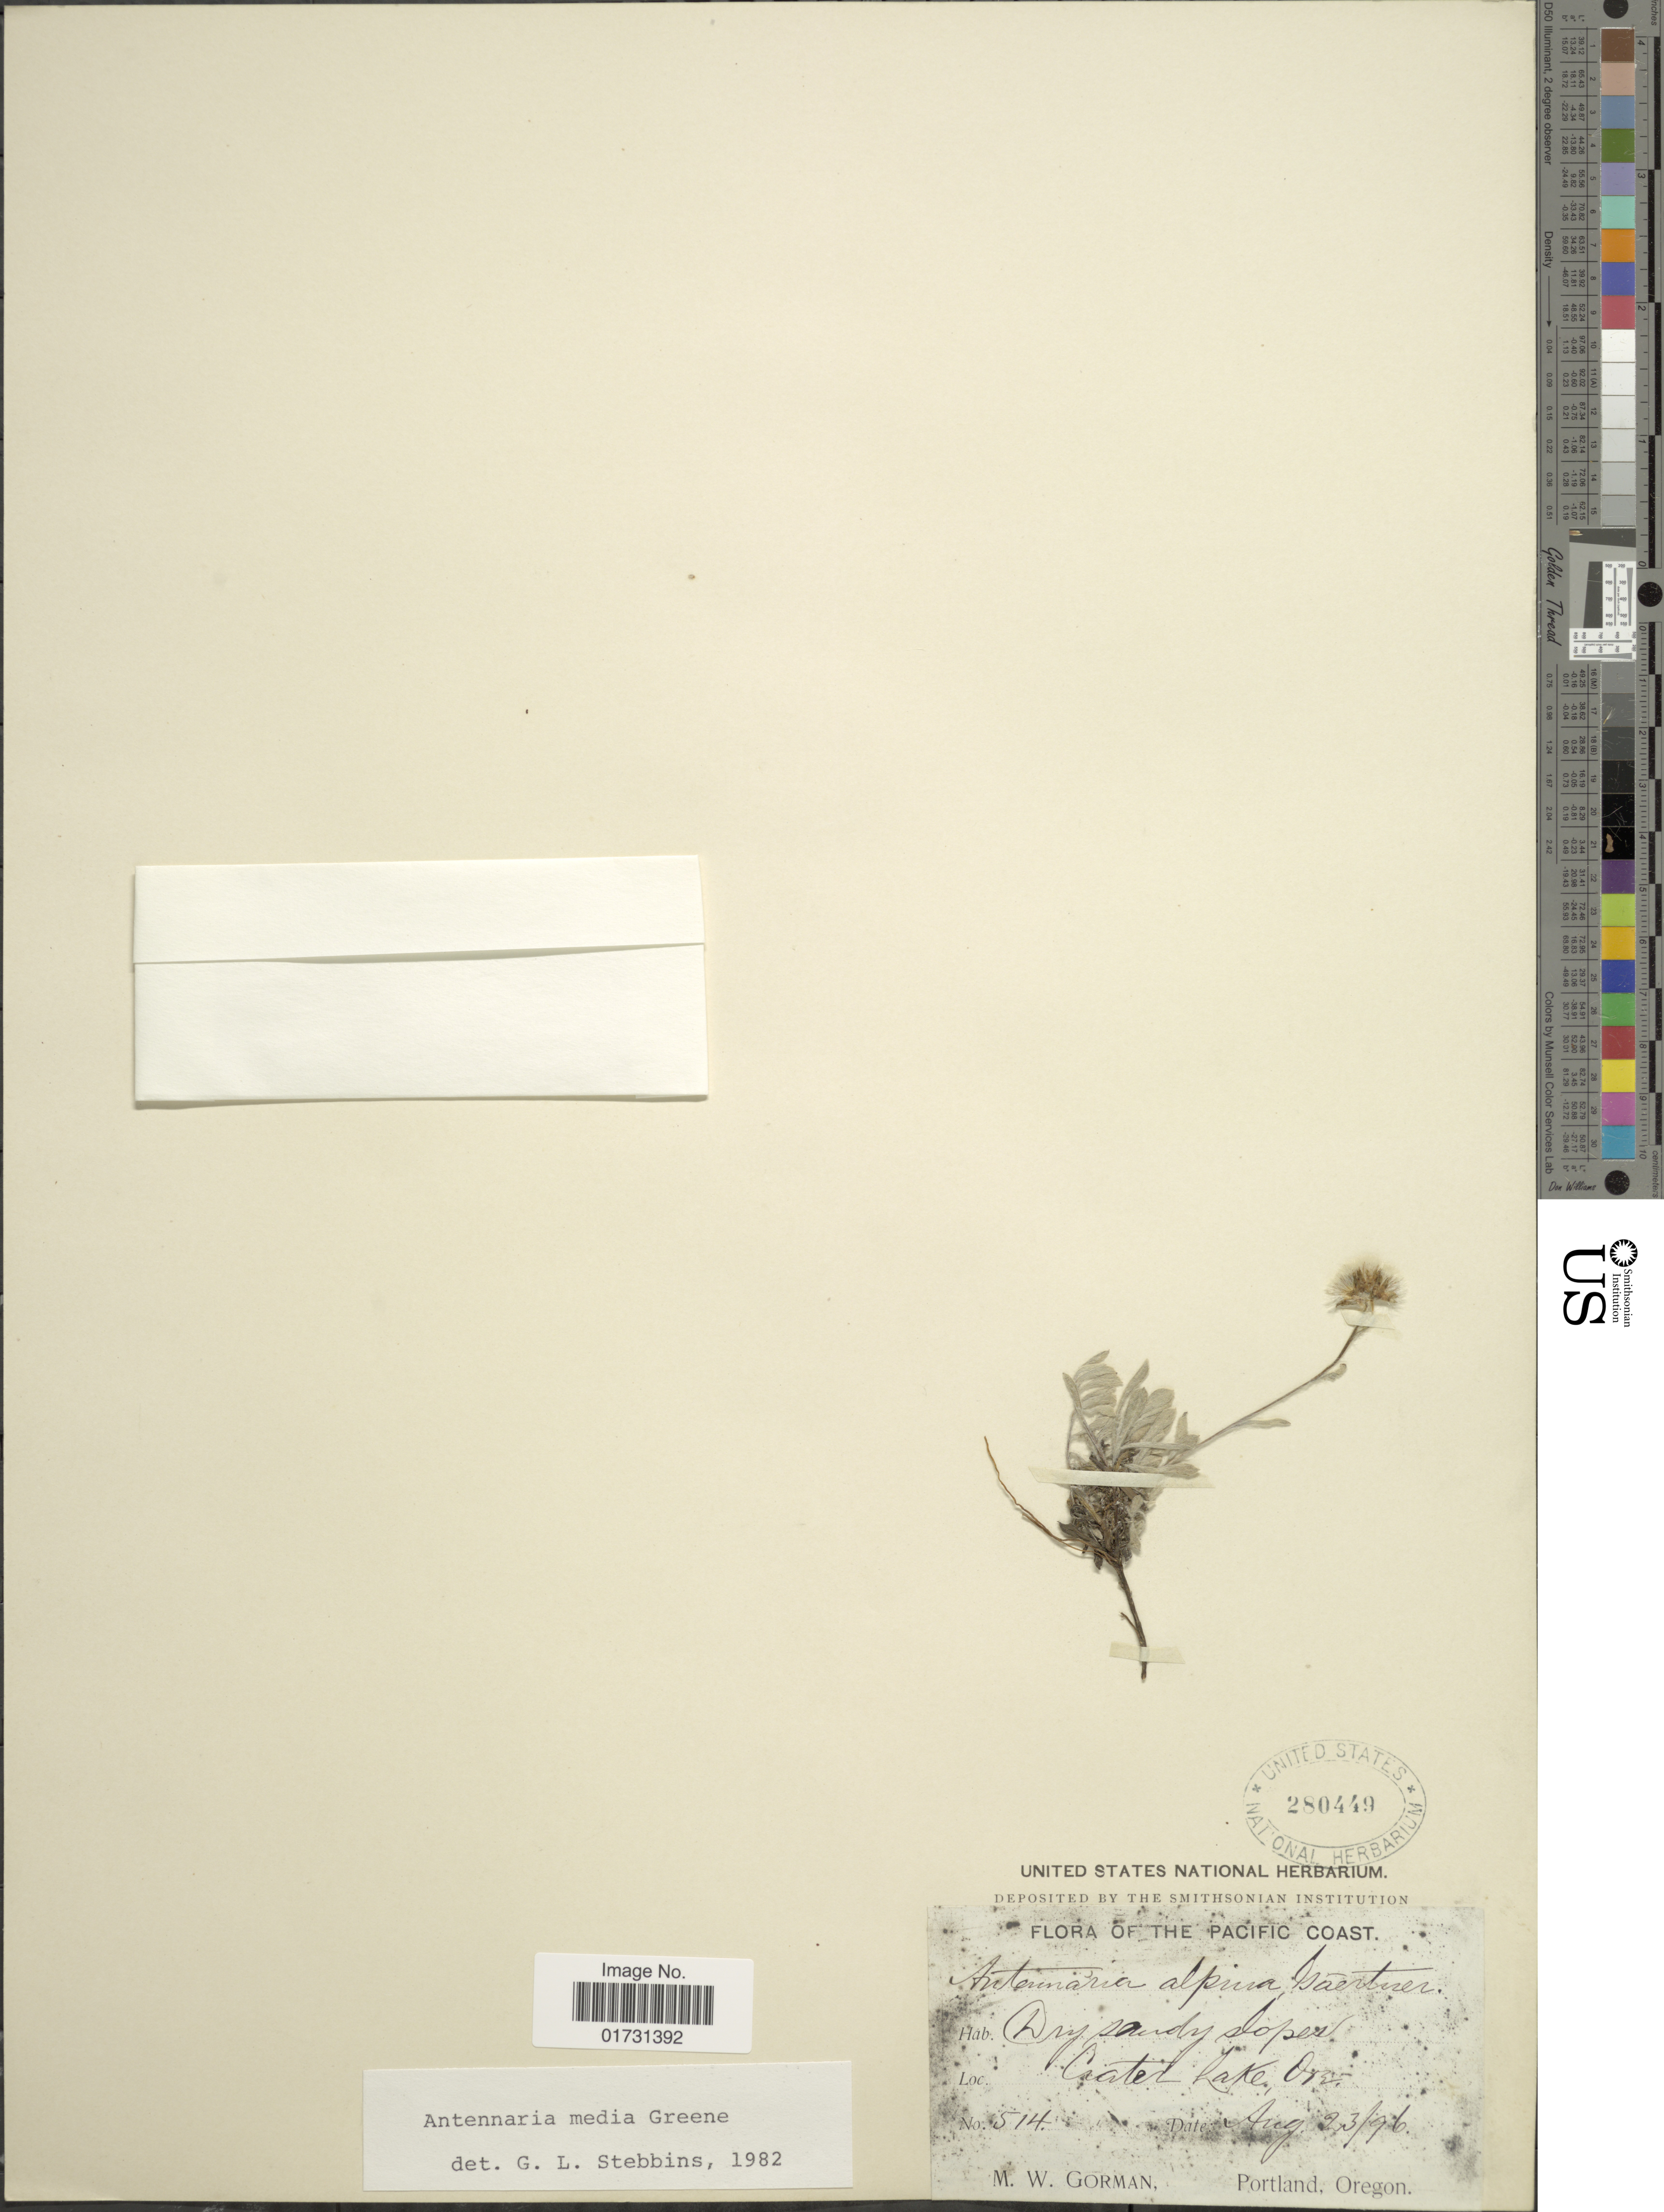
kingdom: Plantae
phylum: Tracheophyta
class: Magnoliopsida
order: Asterales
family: Asteraceae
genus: Antennaria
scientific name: Antennaria media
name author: Greene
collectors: M. W. Gorman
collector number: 514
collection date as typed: Transcribed d/m/y: 23/8/96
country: United States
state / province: Oregon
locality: Portland, Oregon, Crater Lake, Ore.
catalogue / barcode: US 280449